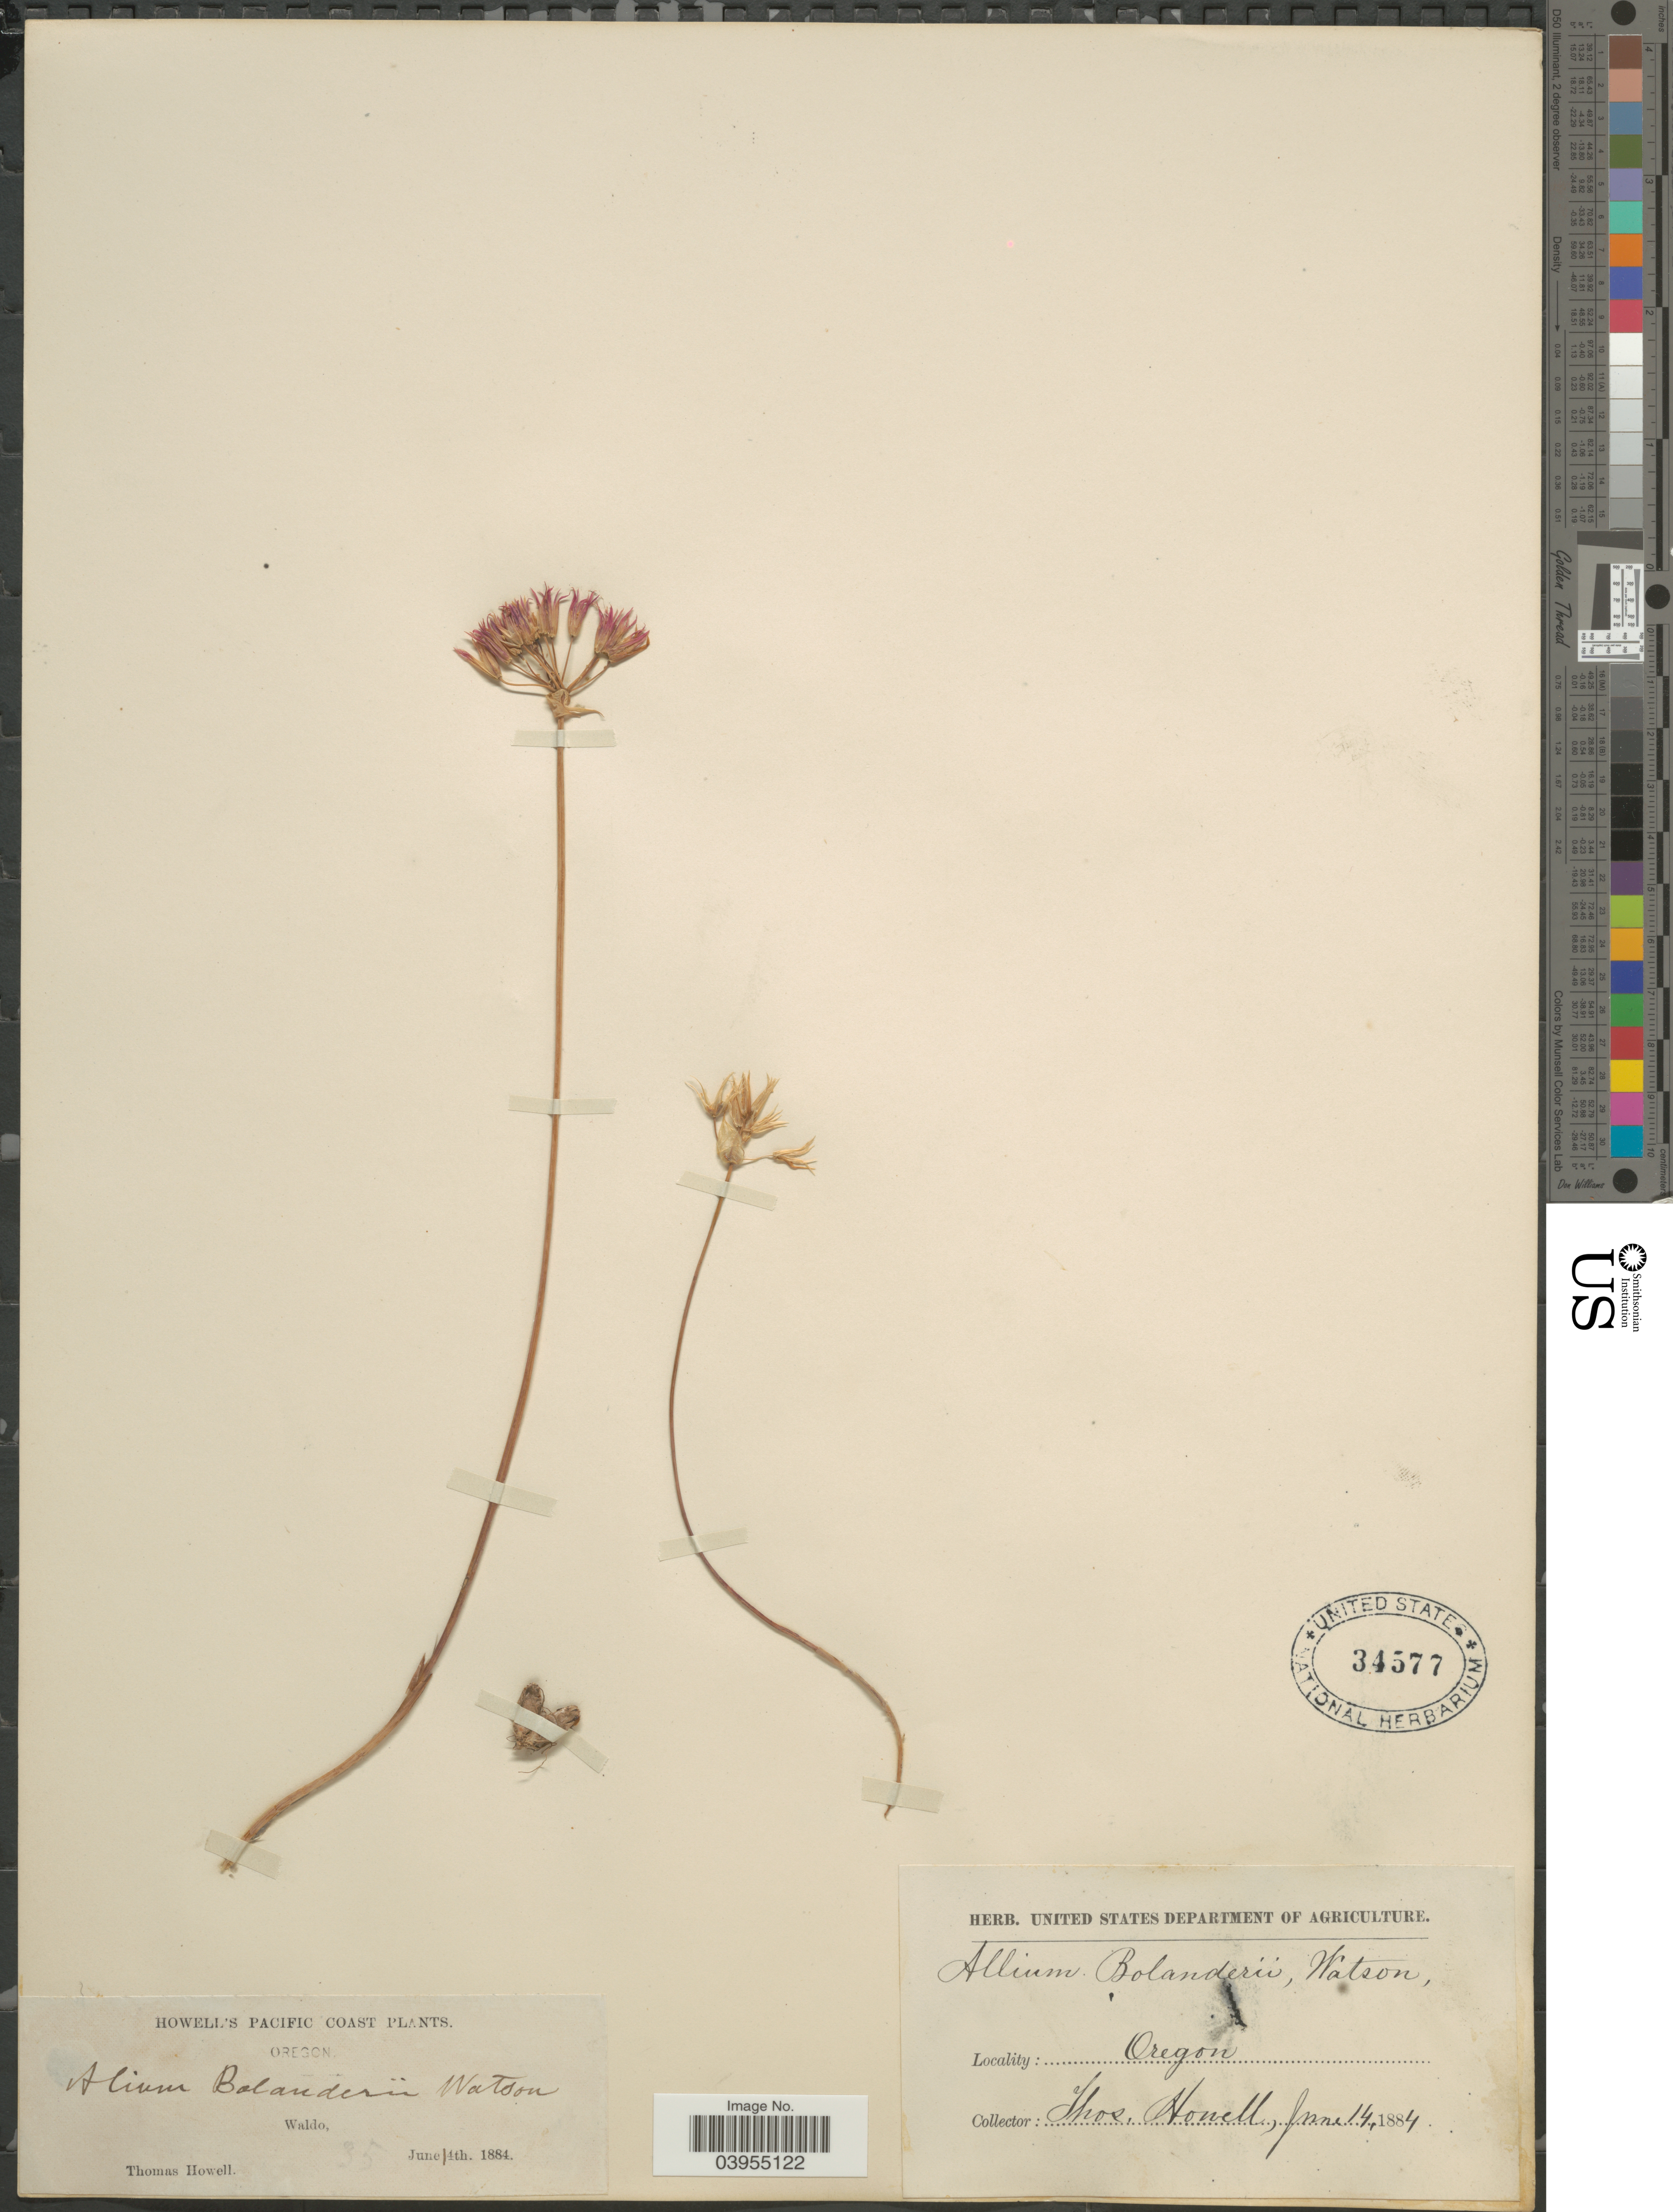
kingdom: Plantae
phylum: Tracheophyta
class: Liliopsida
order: Asparagales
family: Amaryllidaceae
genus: Allium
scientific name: Allium bolanderi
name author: S. Watson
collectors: T. Howell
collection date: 1884-06-14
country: United States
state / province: Oregon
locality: Pacific Coast. Waldo.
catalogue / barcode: US 34577